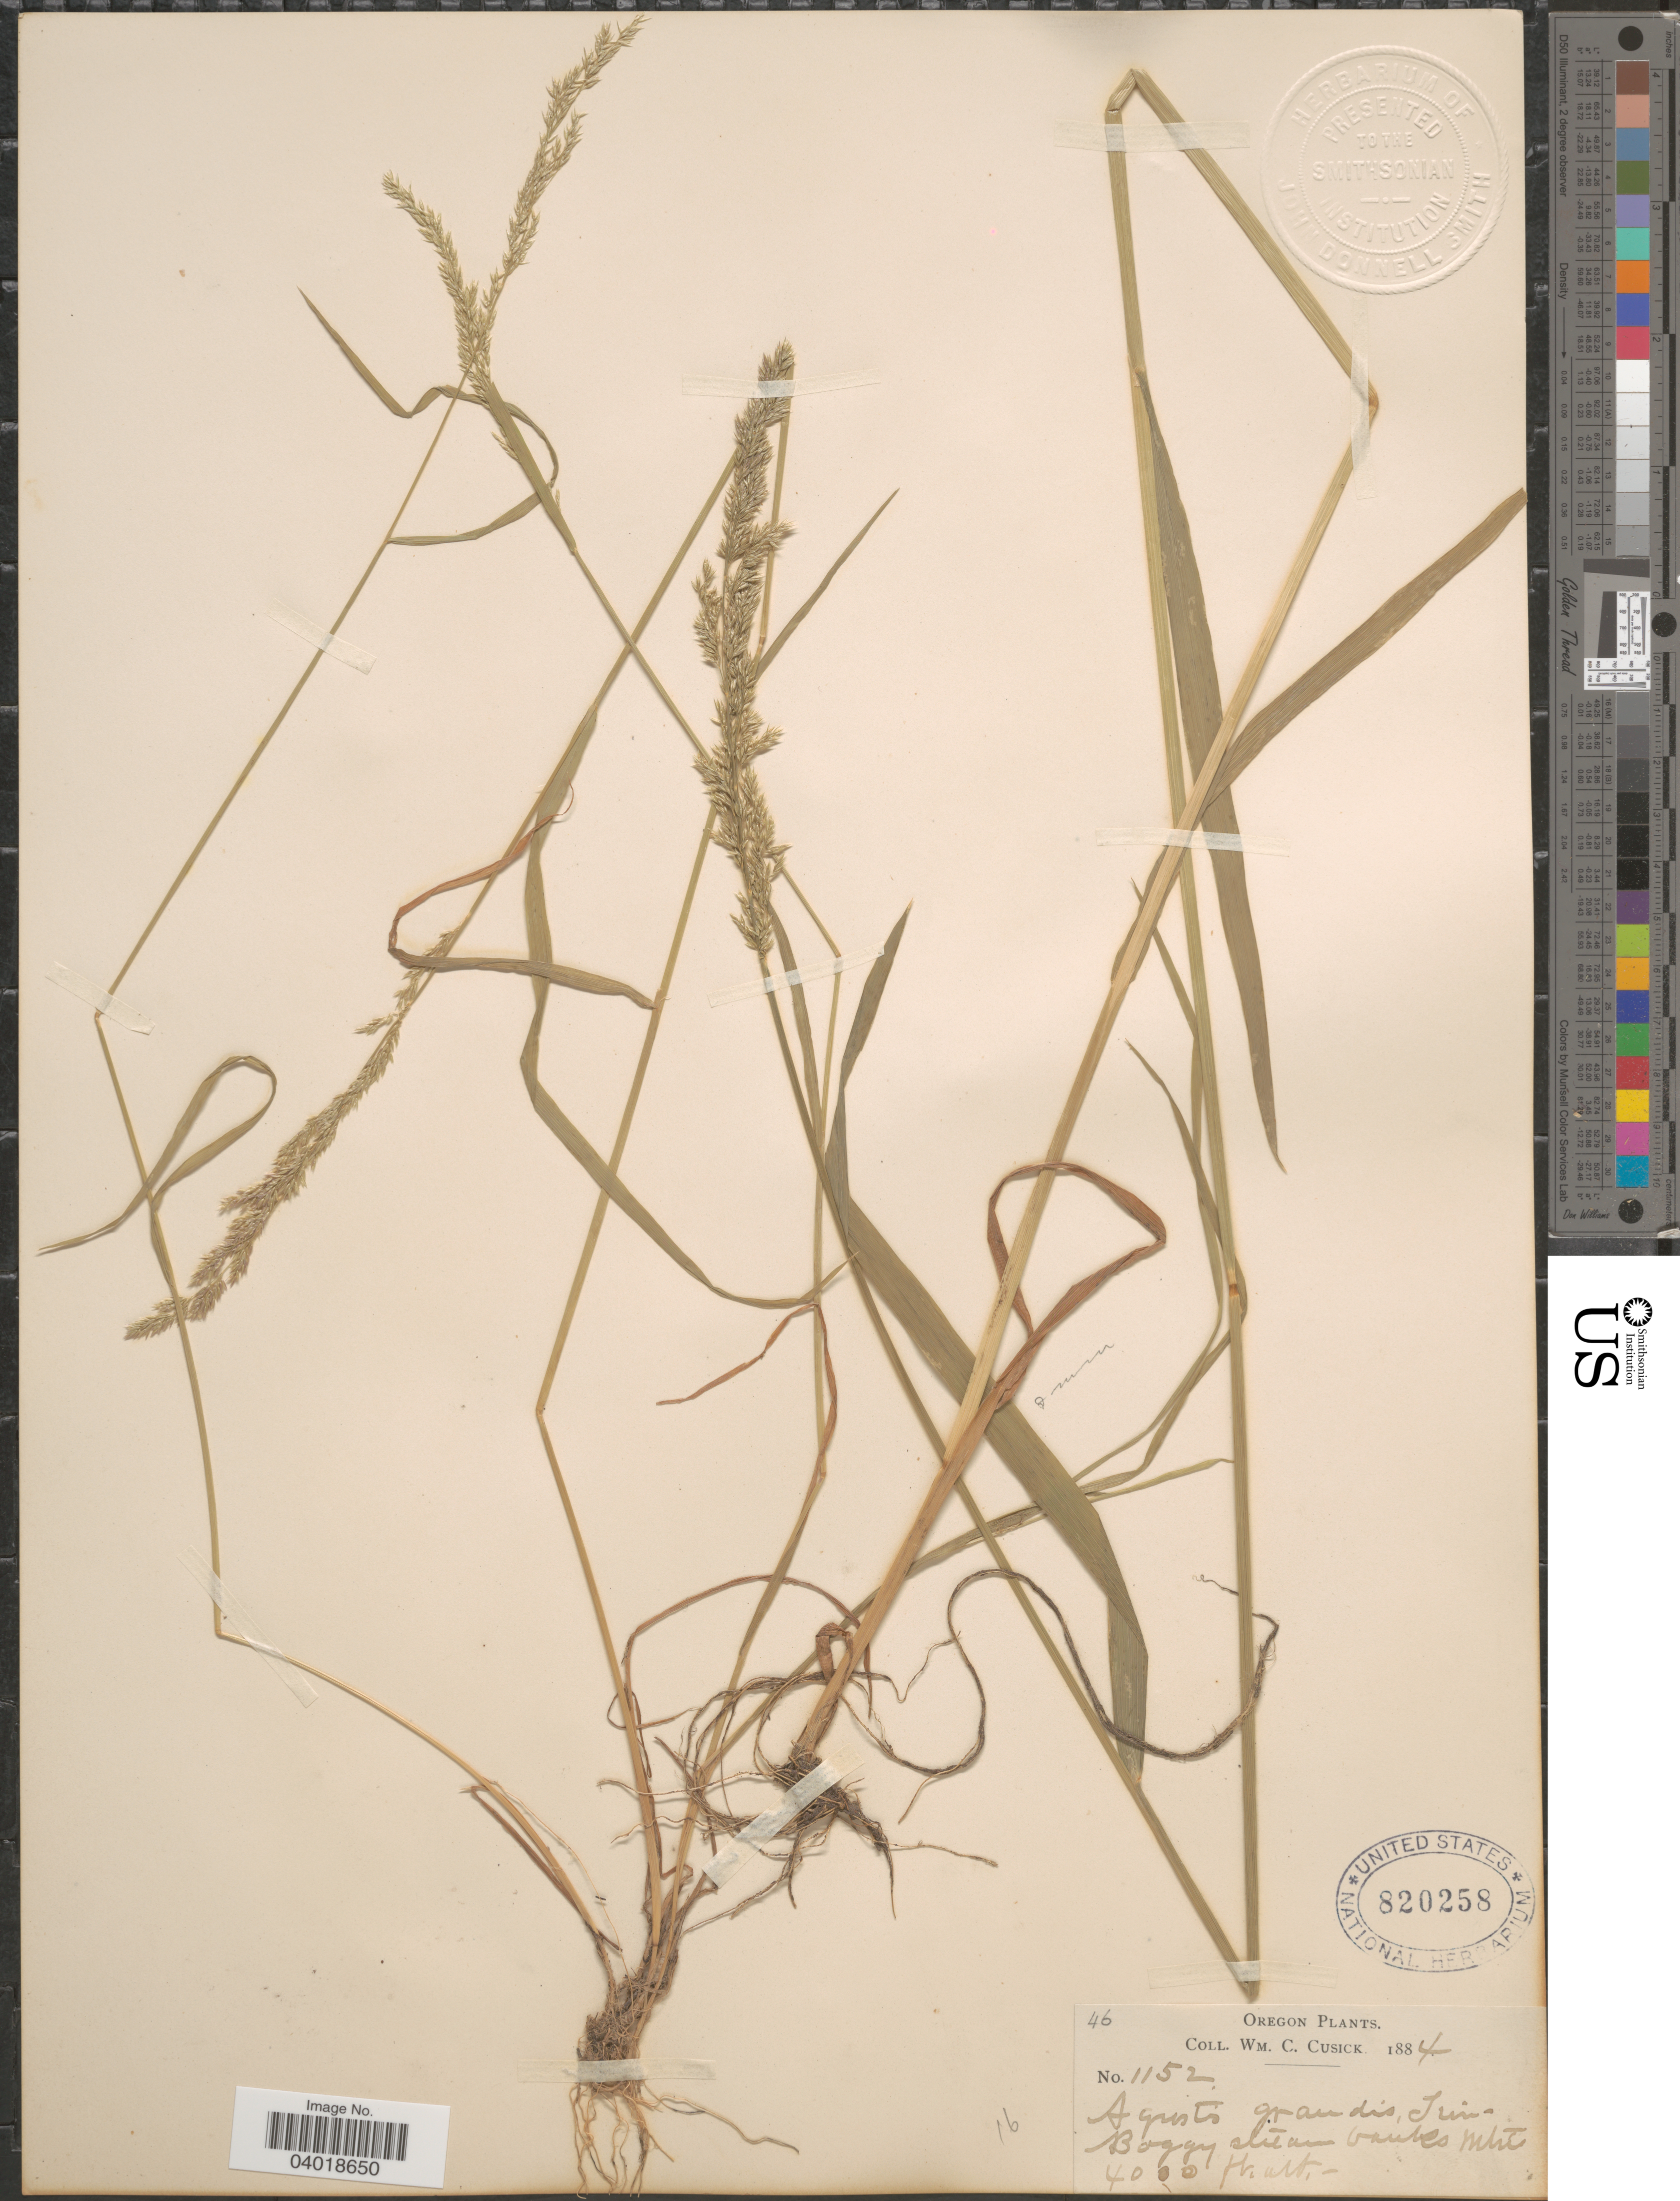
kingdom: Plantae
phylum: Tracheophyta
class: Liliopsida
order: Poales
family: Poaceae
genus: Agrostis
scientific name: Agrostis exarata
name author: Trin.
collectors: W. C. Cusick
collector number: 1152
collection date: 1884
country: United States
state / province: Oregon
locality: Boggy stream banks Mts.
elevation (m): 1219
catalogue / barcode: US 820258